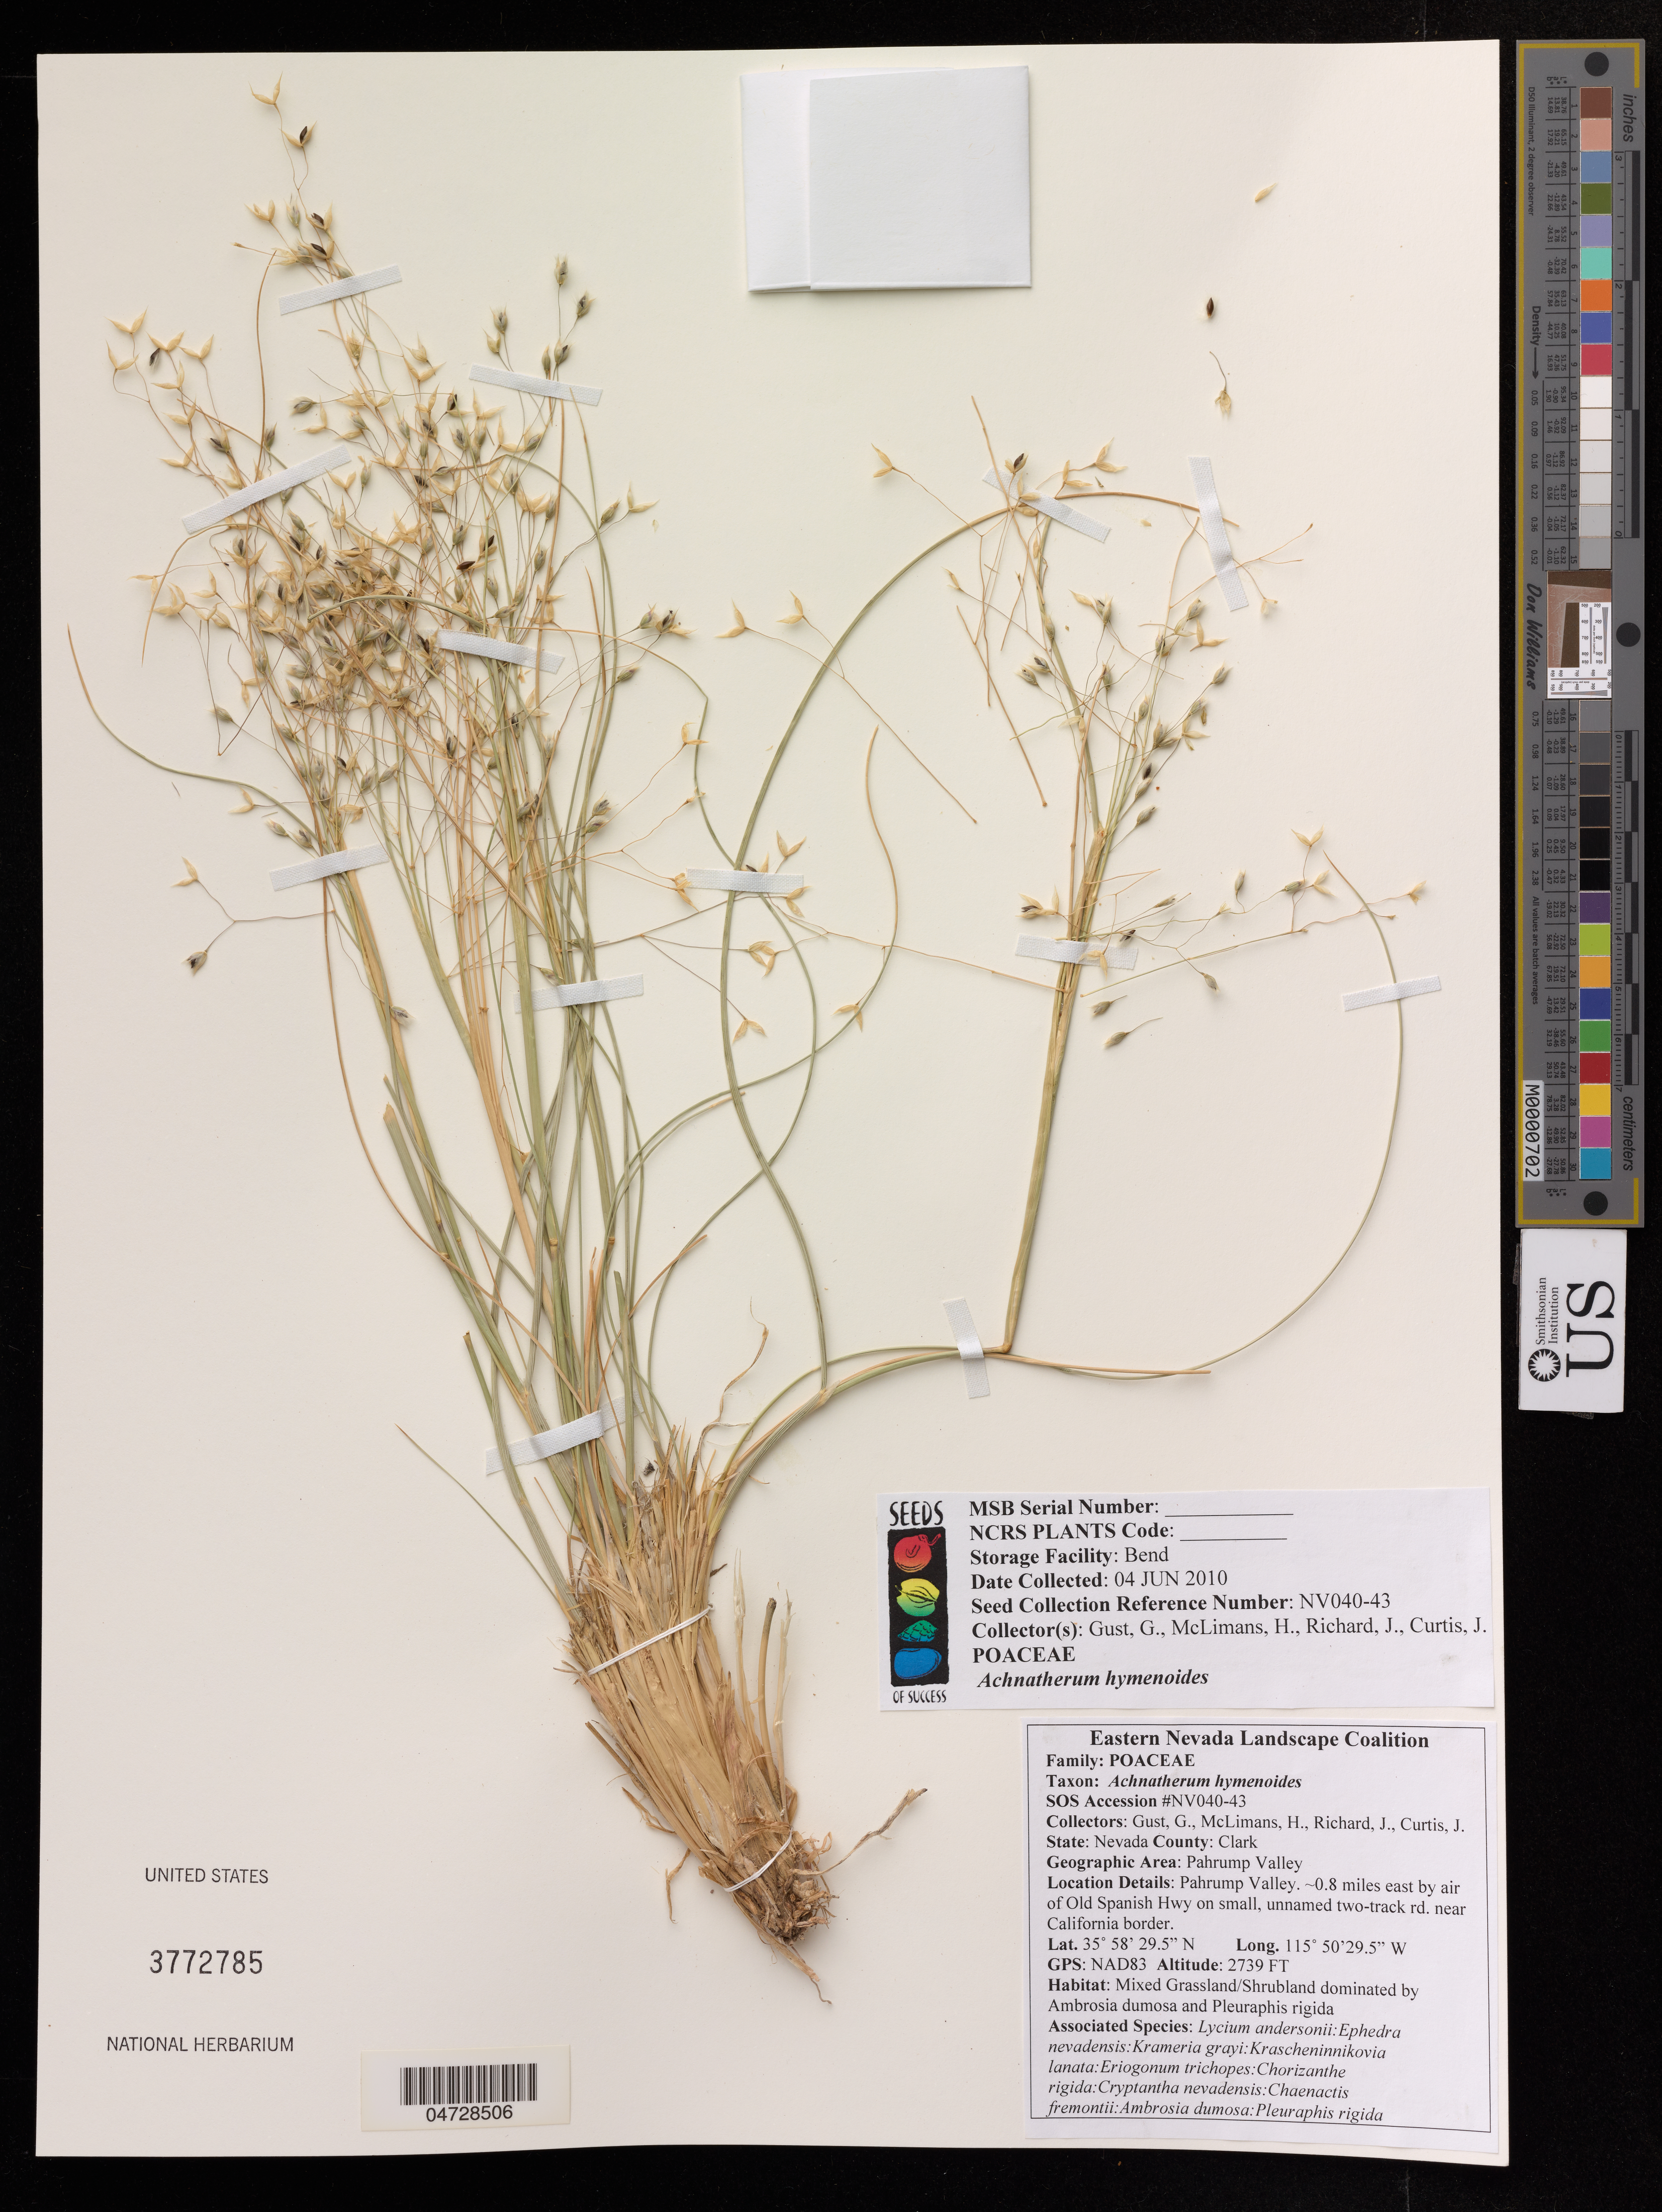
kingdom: Plantae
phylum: Tracheophyta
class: Liliopsida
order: Poales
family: Poaceae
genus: Achnatherum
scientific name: Achnatherum hymenoides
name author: (Roem. & Schult.) Barkworth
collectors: G. Gust, H. McLimans, J. Richard & J. Curtis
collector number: NV040-43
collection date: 2010-06-04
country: United States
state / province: Nevada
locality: County: Clark. Pahrump Valley. ~0.8 miles east by air of Old Spanish Hwy on small, unnamed two-track rd. near California border.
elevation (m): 835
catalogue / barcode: US 3772785